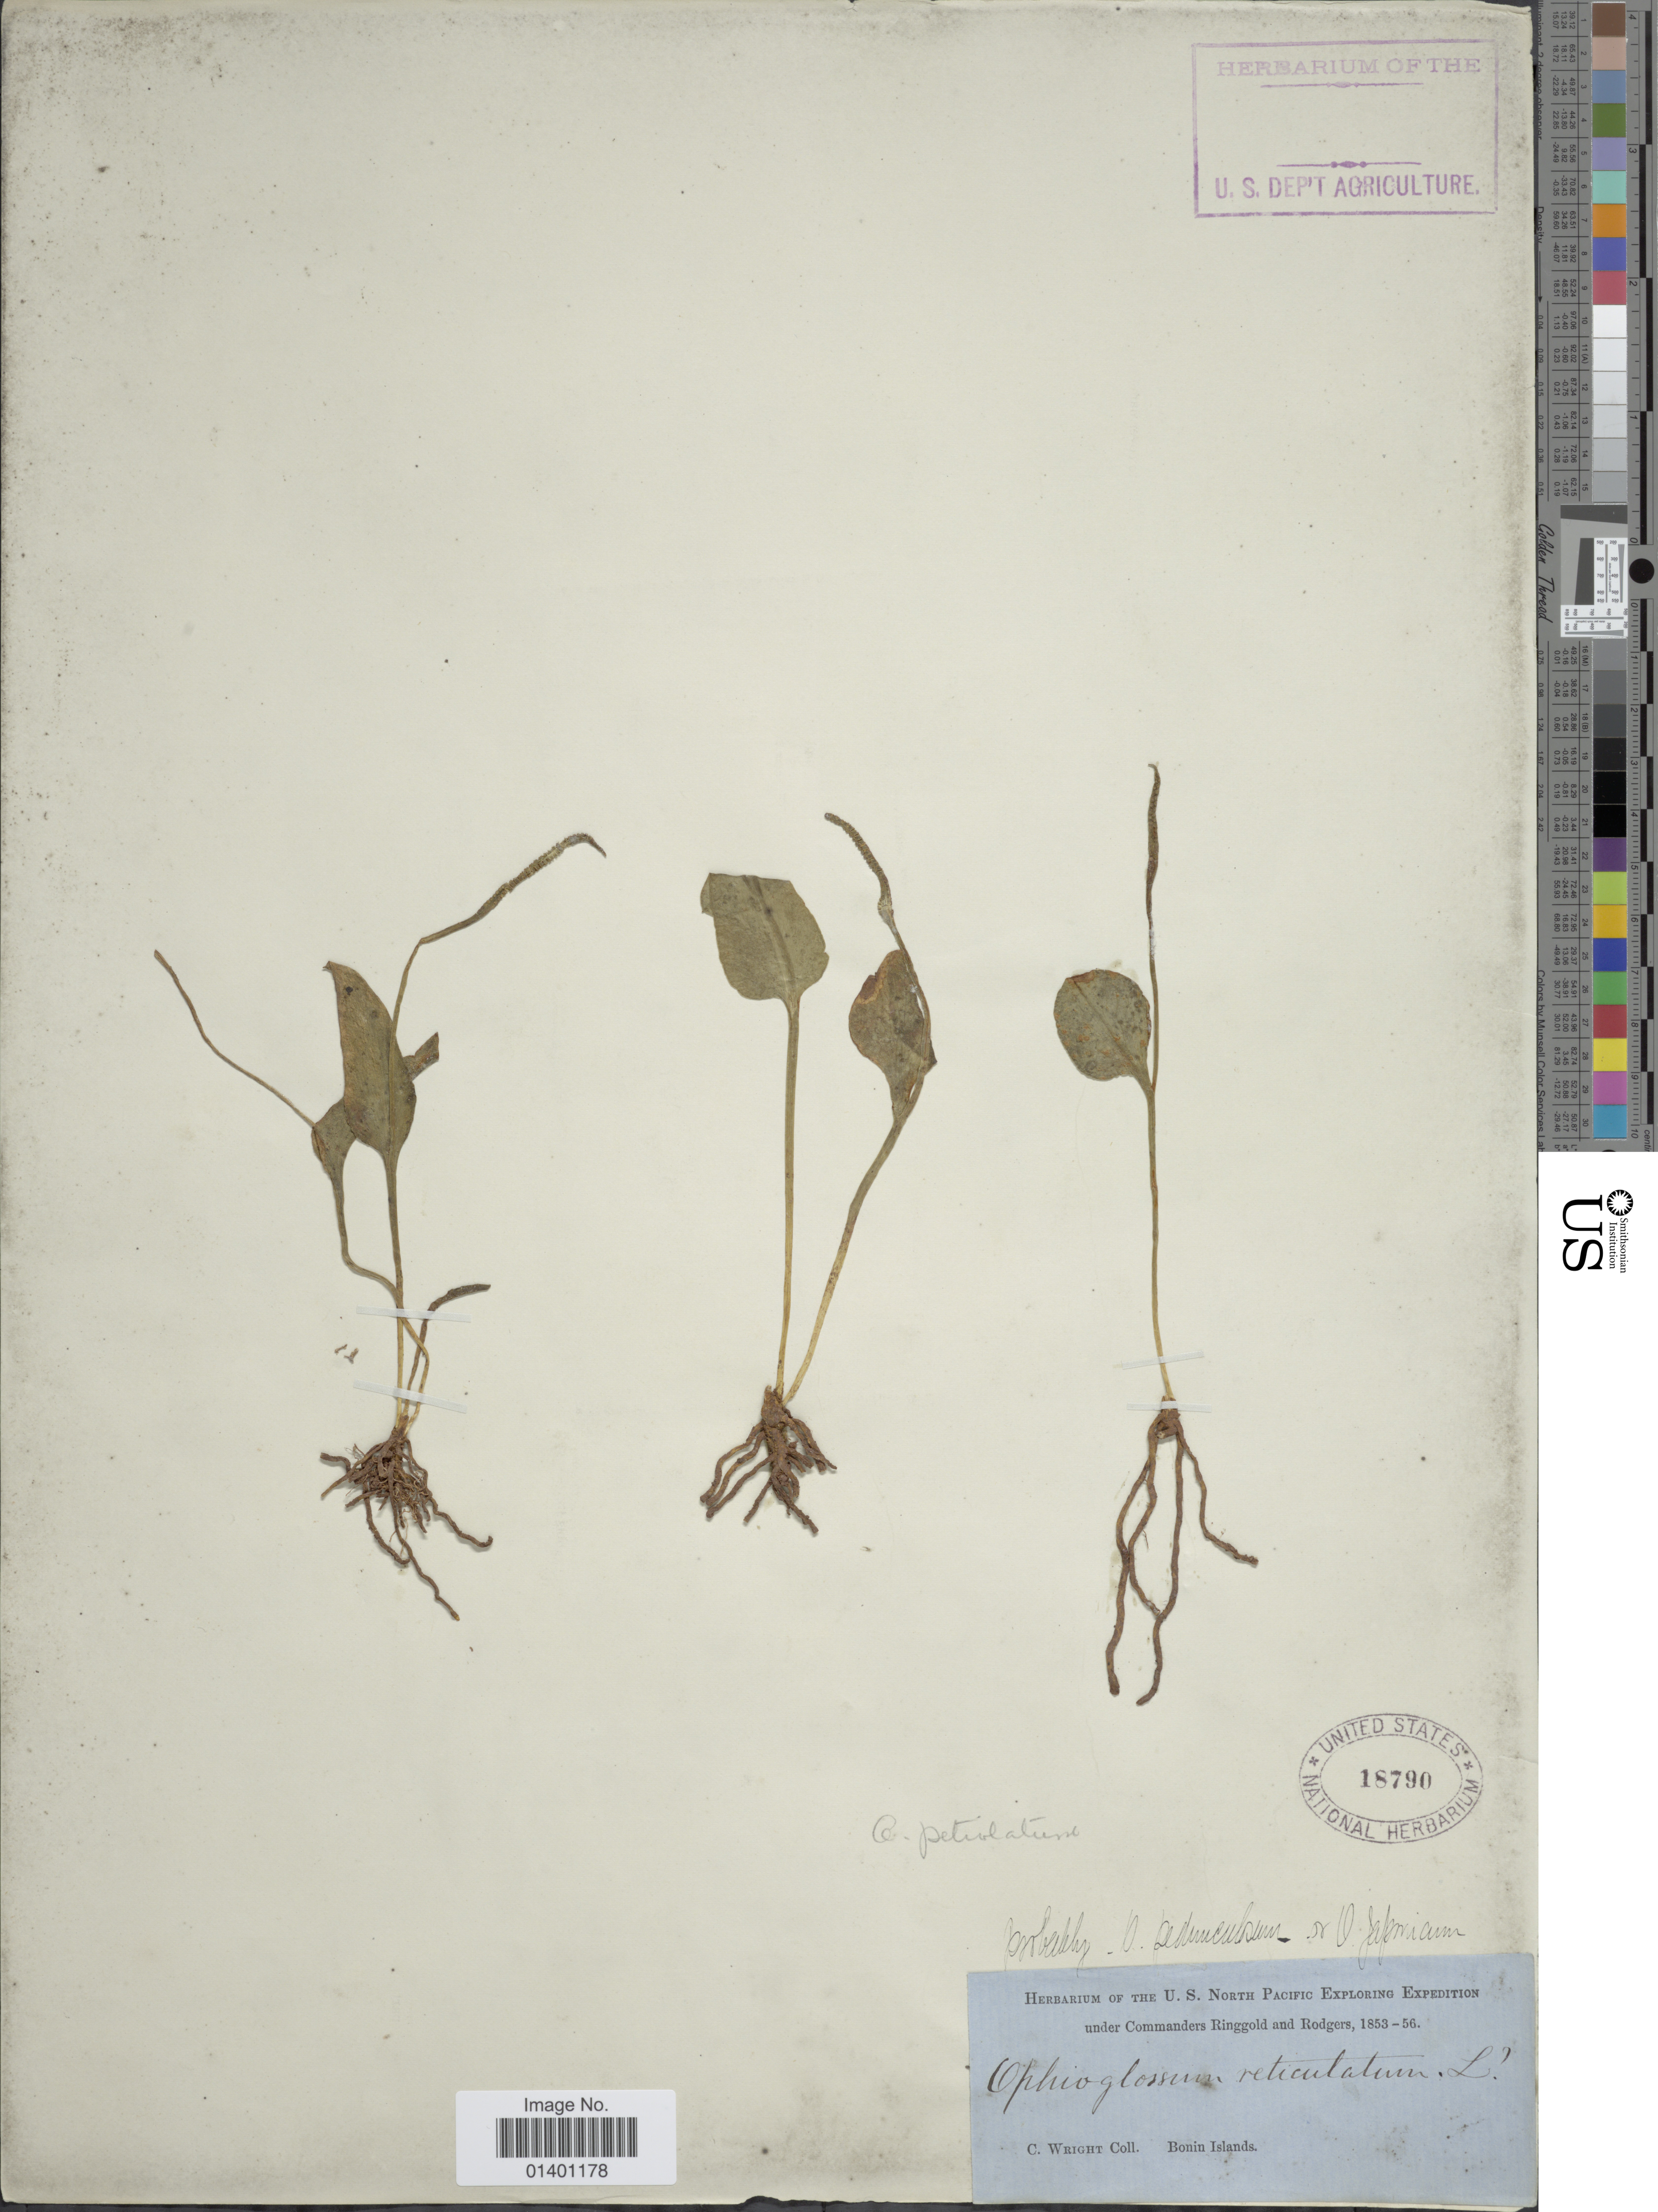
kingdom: Plantae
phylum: Tracheophyta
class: Polypodiopsida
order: Ophioglossales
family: Ophioglossaceae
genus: Ophioglossum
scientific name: Ophioglossum petiolatum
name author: Hook.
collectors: C. Wright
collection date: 1853/1856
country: Japan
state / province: Tokyo, Federal City of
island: Bonin Islands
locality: Bonin islands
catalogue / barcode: US 18790